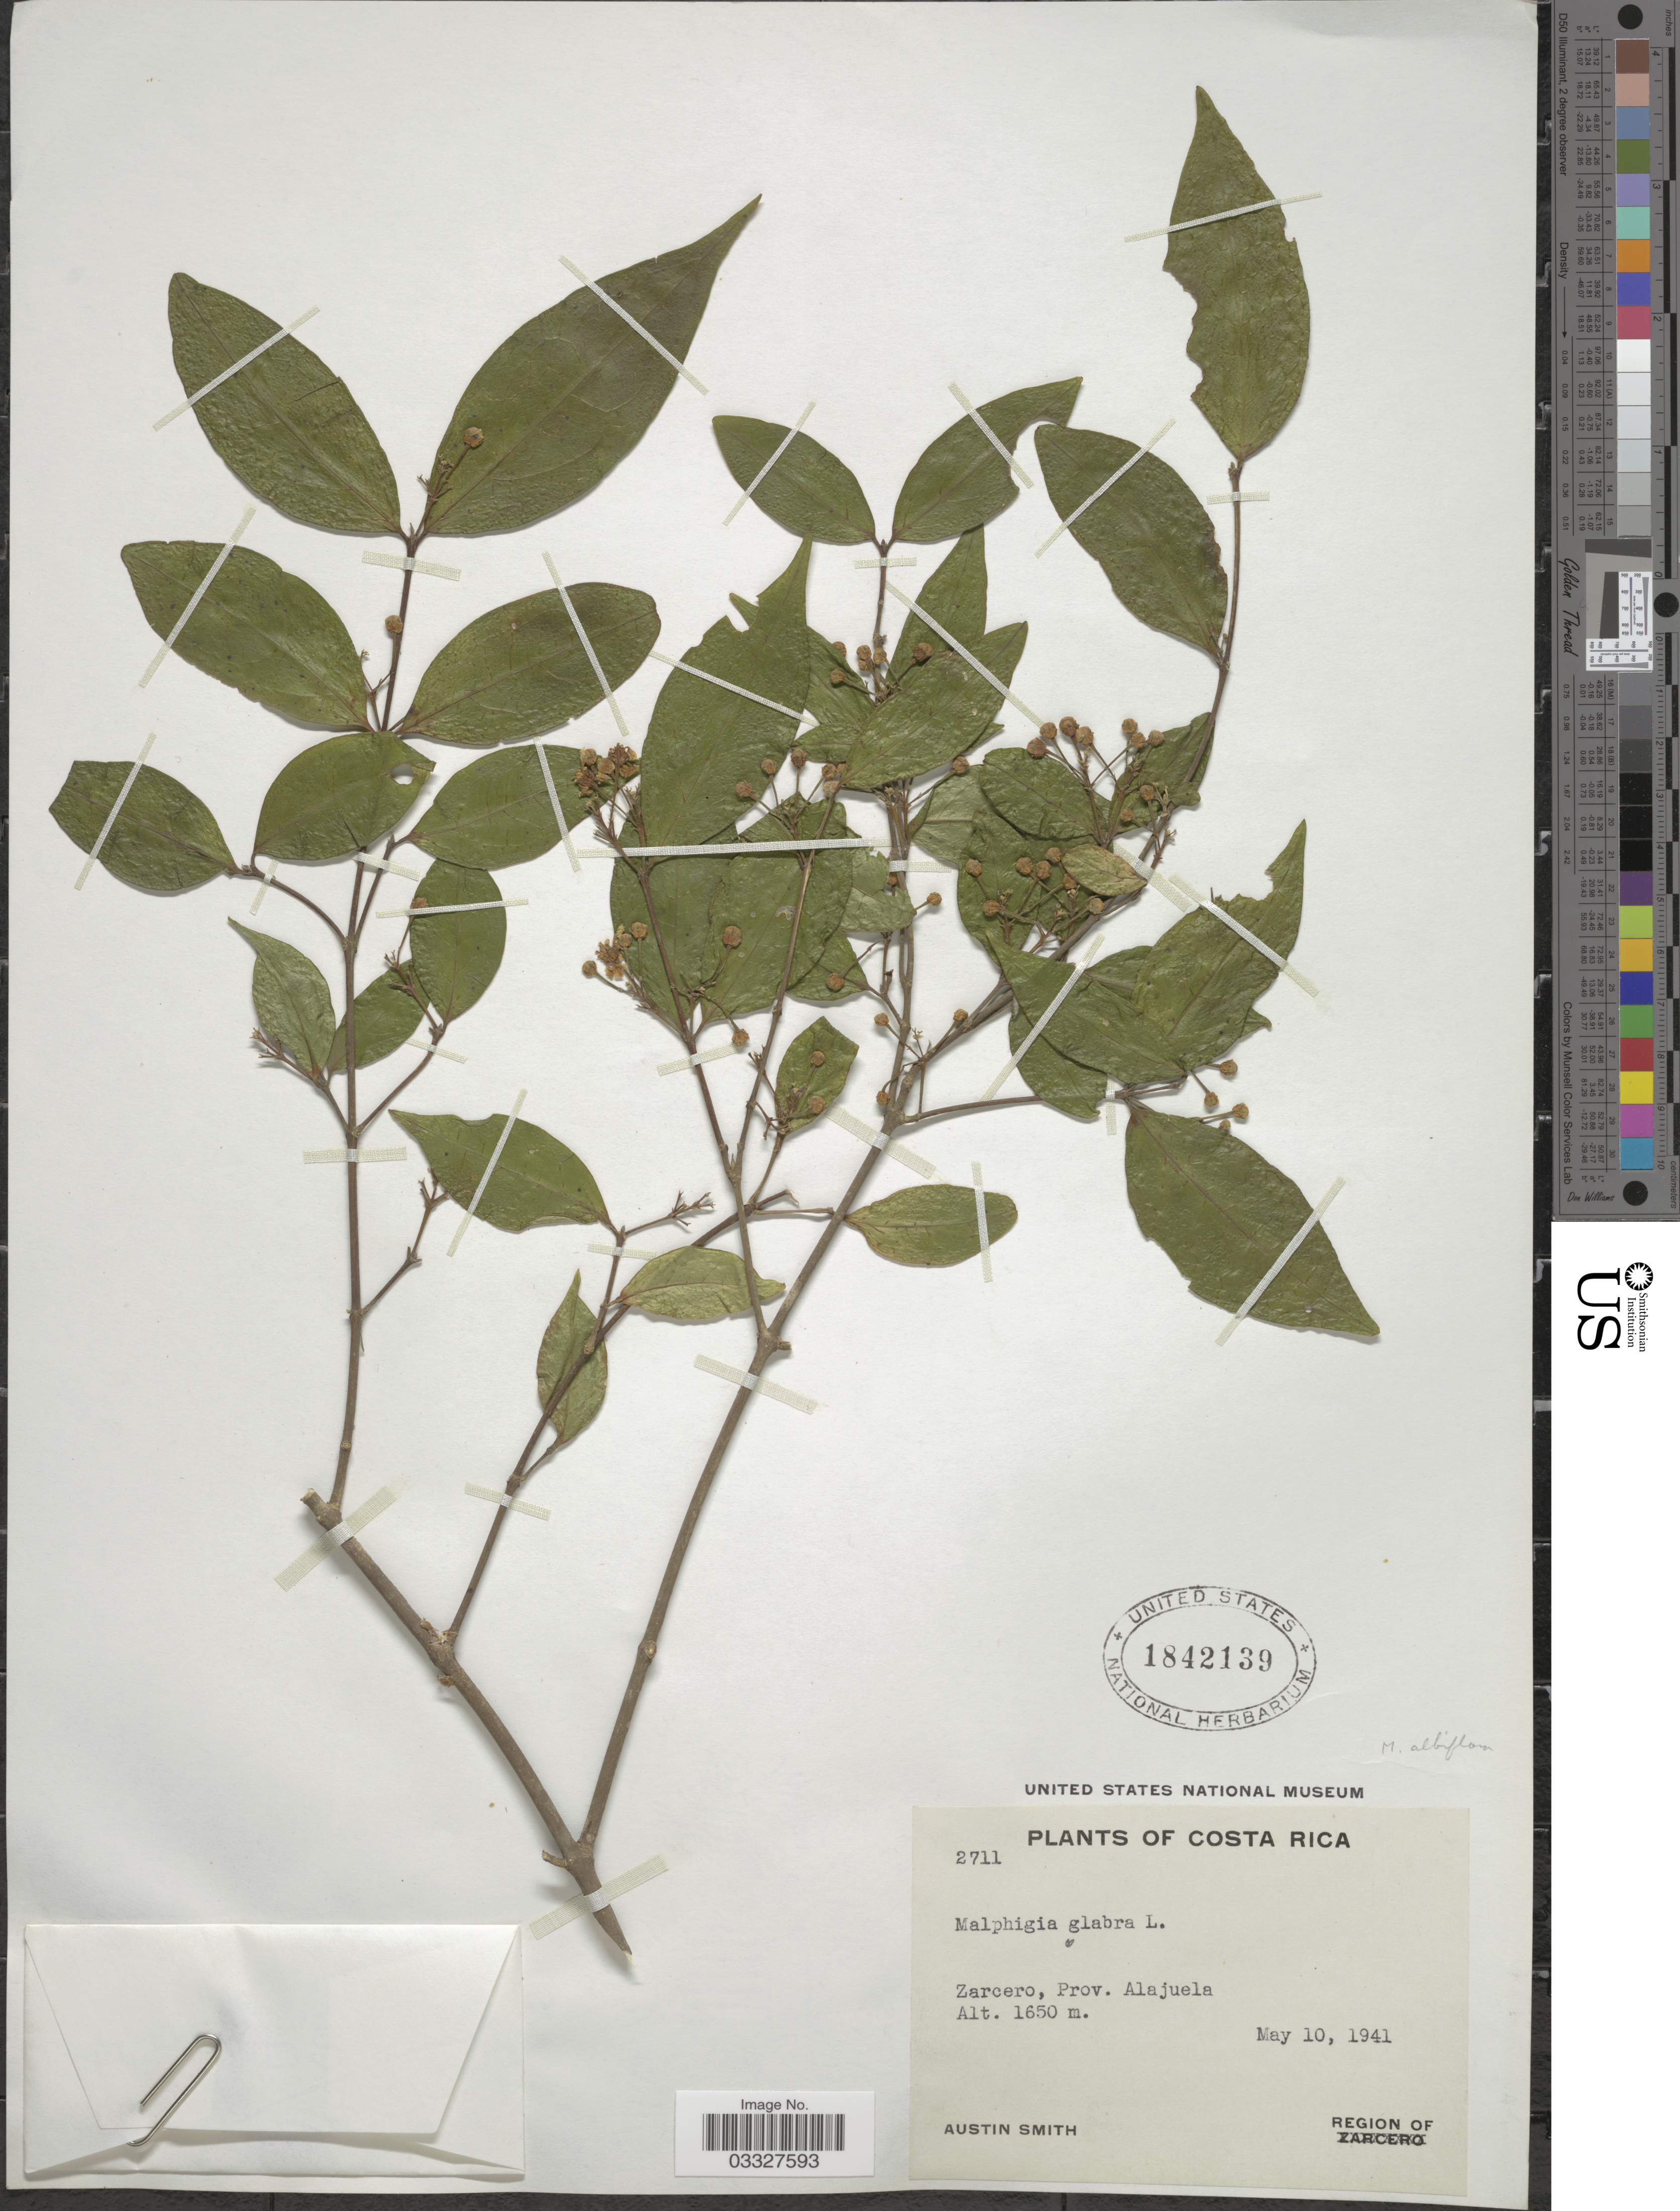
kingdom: Plantae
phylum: Tracheophyta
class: Magnoliopsida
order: Malpighiales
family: Malpighiaceae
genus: Malpighia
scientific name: Malpighia albiflora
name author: (Cuatrec.) Cuatrec.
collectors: Aust P. Smith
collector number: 2711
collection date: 1941-05-10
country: Costa Rica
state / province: Alajuela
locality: Zarcero.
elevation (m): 1650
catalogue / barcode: US 1842139